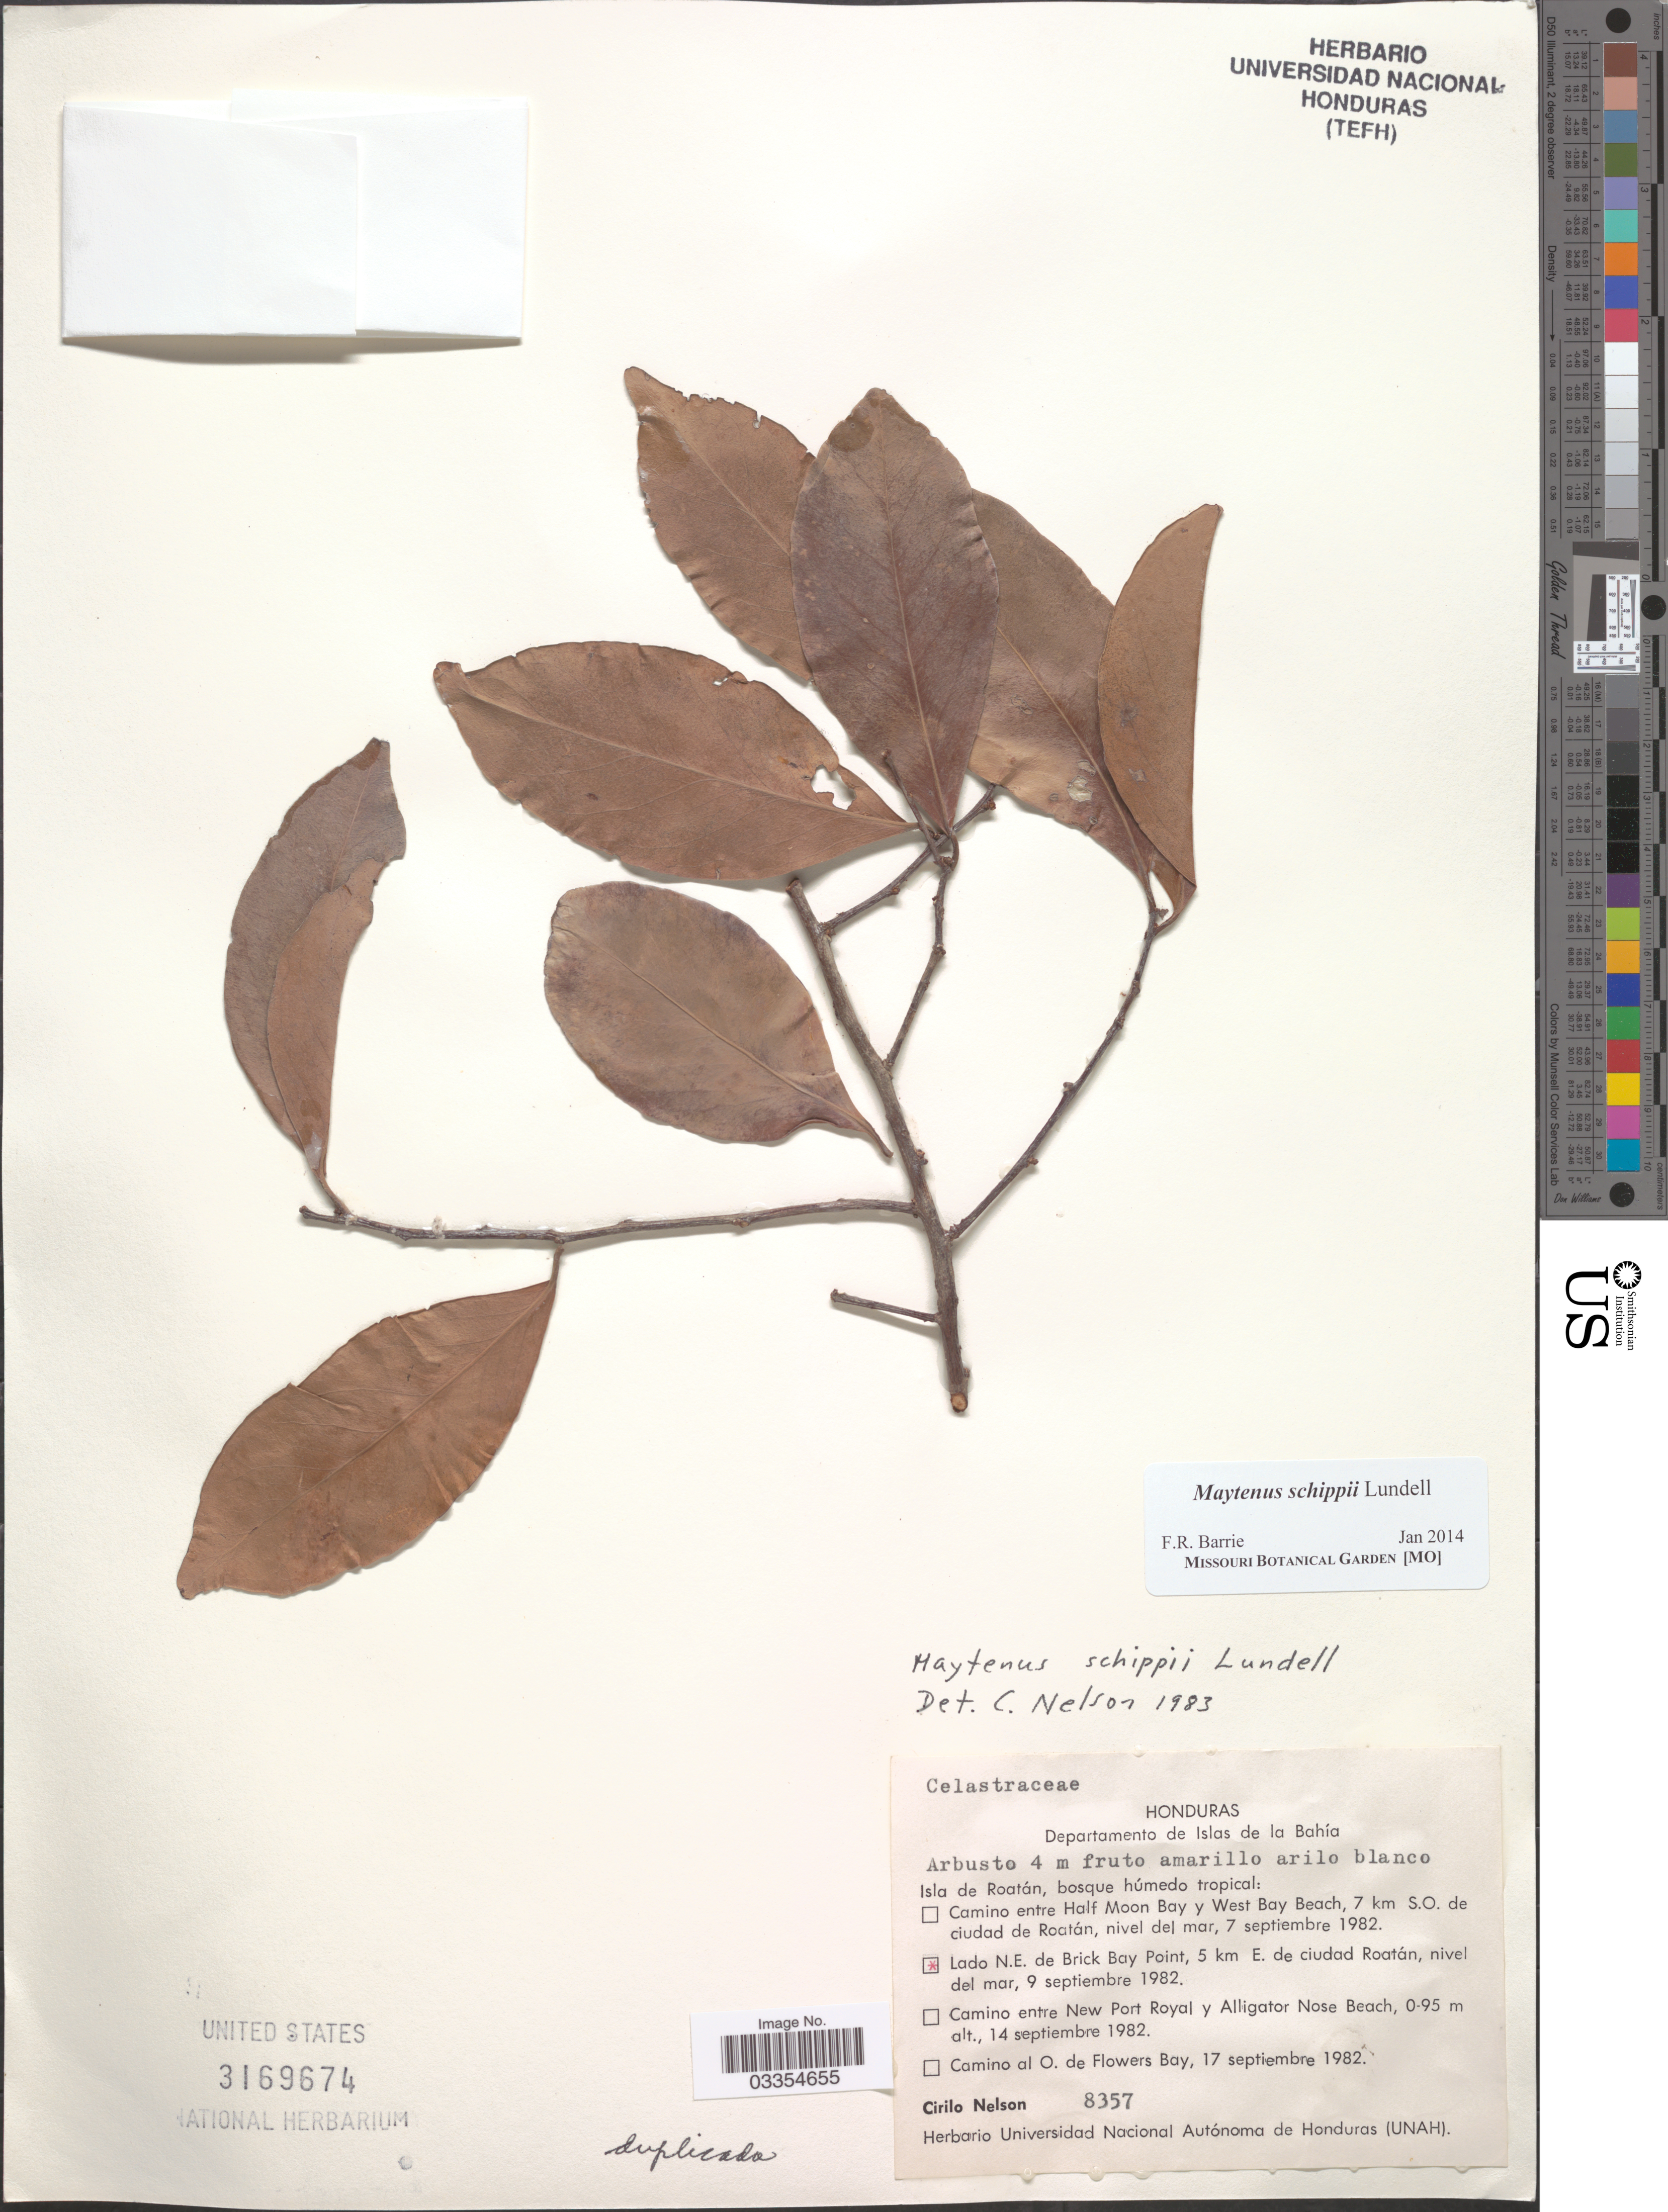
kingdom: Plantae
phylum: Tracheophyta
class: Magnoliopsida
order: Celastrales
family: Celastraceae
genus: Maytenus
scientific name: Maytenus schippii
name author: Lundell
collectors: C. Nelson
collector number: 8357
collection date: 1982-09-09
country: Honduras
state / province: Islas de la Bahía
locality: Departamento de Islas de la Bahía. Lado N.E. de Brick Bay Point, 5 km E. de ciudad Roatán.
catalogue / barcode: US 3169674